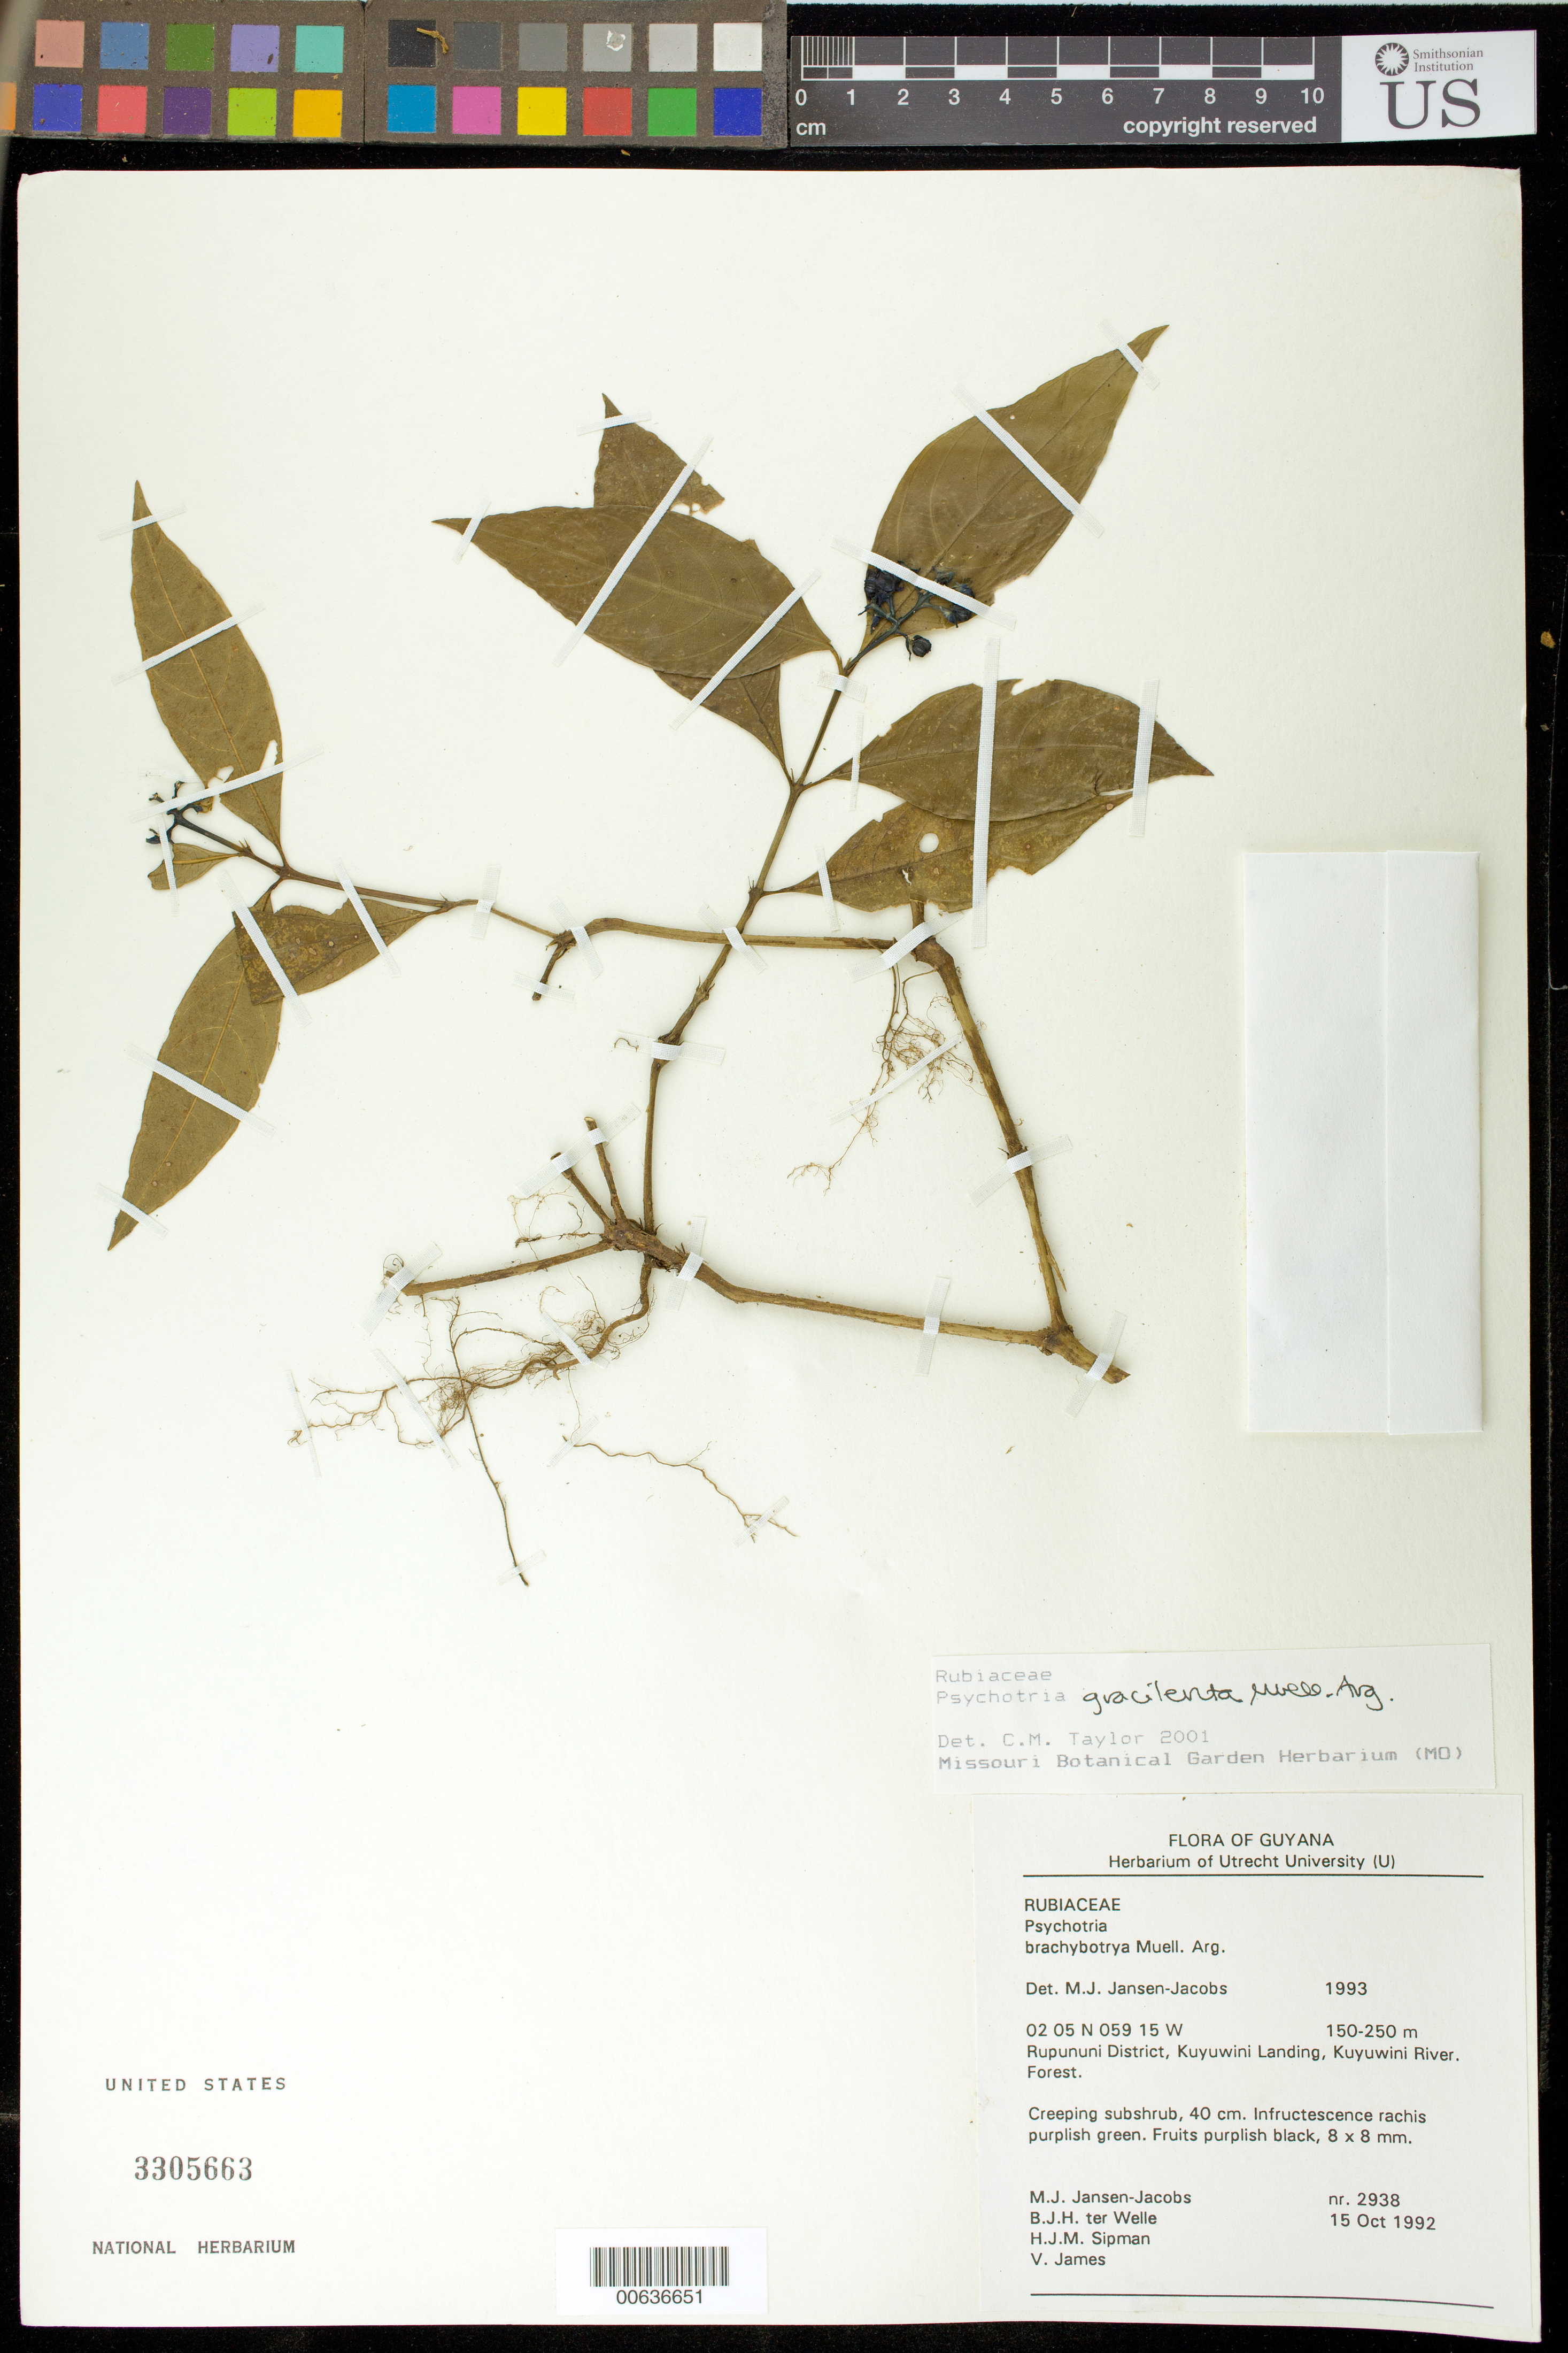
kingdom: Plantae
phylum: Tracheophyta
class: Magnoliopsida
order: Gentianales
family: Rubiaceae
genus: Palicourea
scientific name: Palicourea gracilenta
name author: (Müll. Arg.) Delprete & J.H. Kirkbr.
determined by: Kirkbride, J. H., Jr.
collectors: M. J. Jansen-Jacobs, B. Welle, H. J. M. Sipman & V. James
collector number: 2938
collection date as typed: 15-Oct-92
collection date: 1992-10-15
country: Guyana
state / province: U. Takutu-U. Essequibo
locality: Kuyuwini Landing, Kuyuwini River, Rupununi District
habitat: Forest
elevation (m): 150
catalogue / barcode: US 3305663